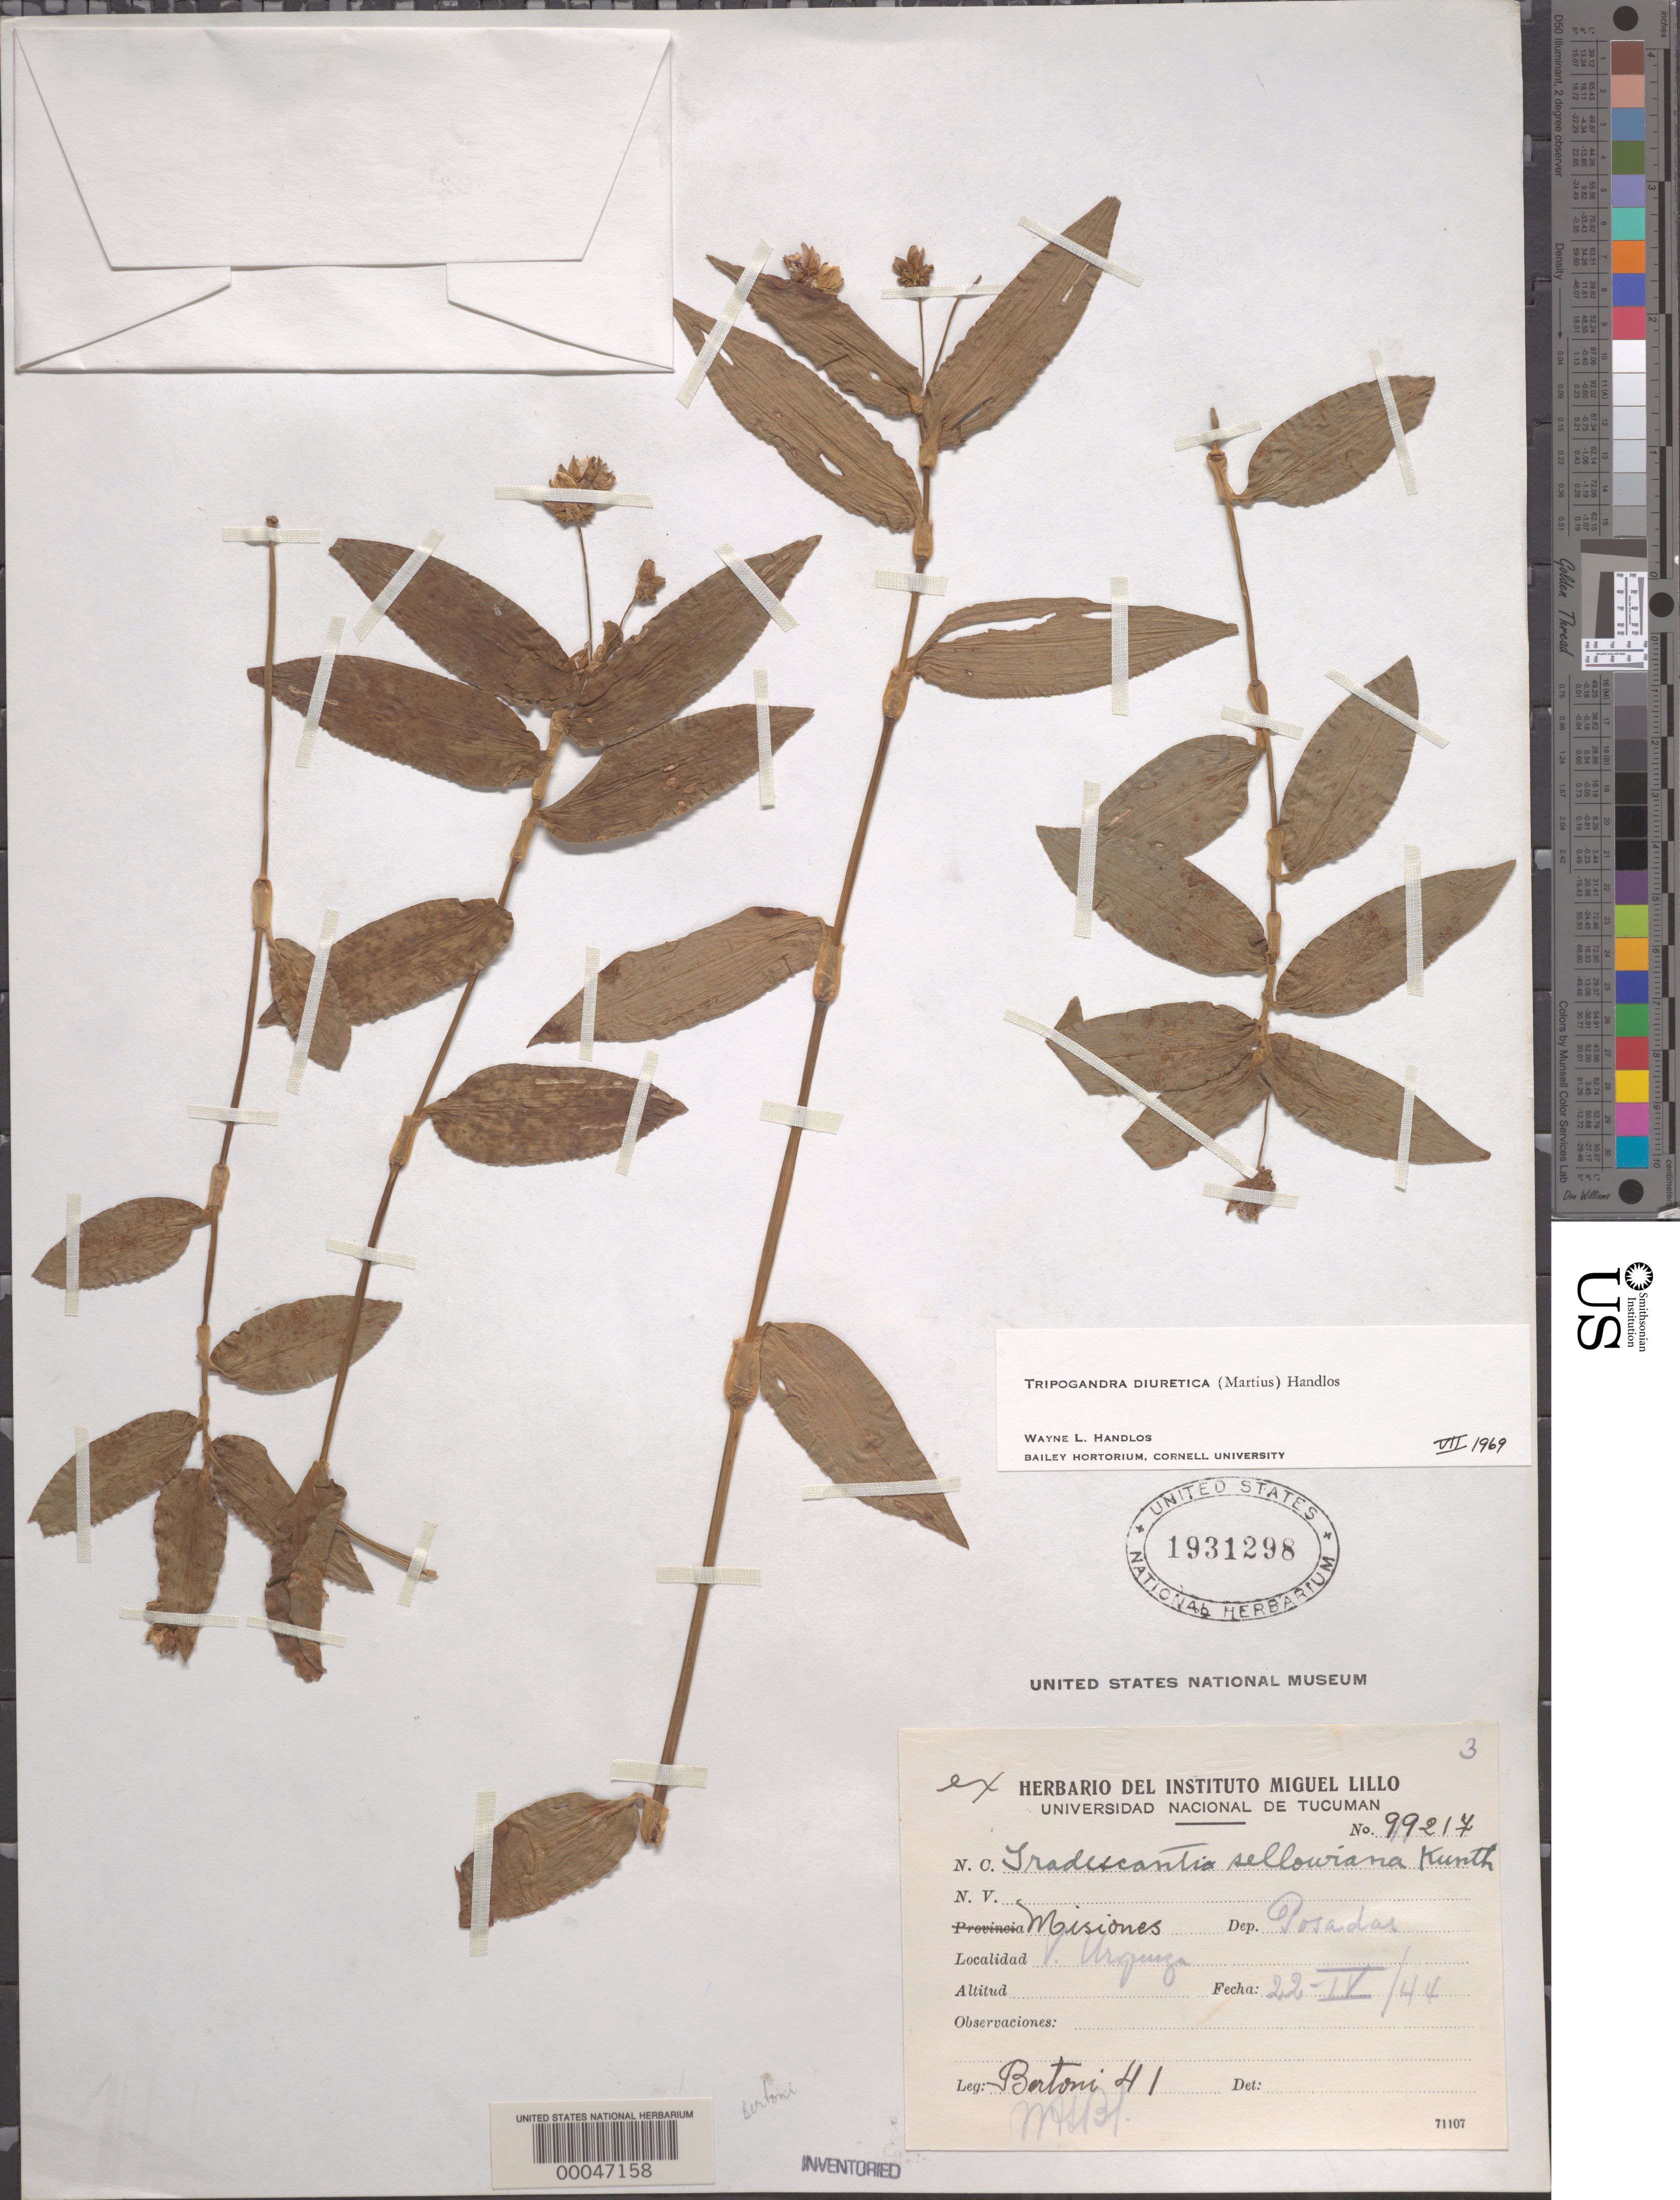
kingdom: Plantae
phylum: Tracheophyta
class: Liliopsida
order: Commelinales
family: Commelinaceae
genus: Tripogandra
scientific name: Tripogandra diuretica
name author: (Mart.) Handlos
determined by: Handlos, W. L.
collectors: H. Bertoni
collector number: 99217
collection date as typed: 22 Apr 1944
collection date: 1944-04-22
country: Argentina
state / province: Misiones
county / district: Capital ?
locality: Poadas Dept. (?), Urqurga. [Posadas Dept.?; Posadas Dept. = Capital Dept.]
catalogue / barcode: US 1931298